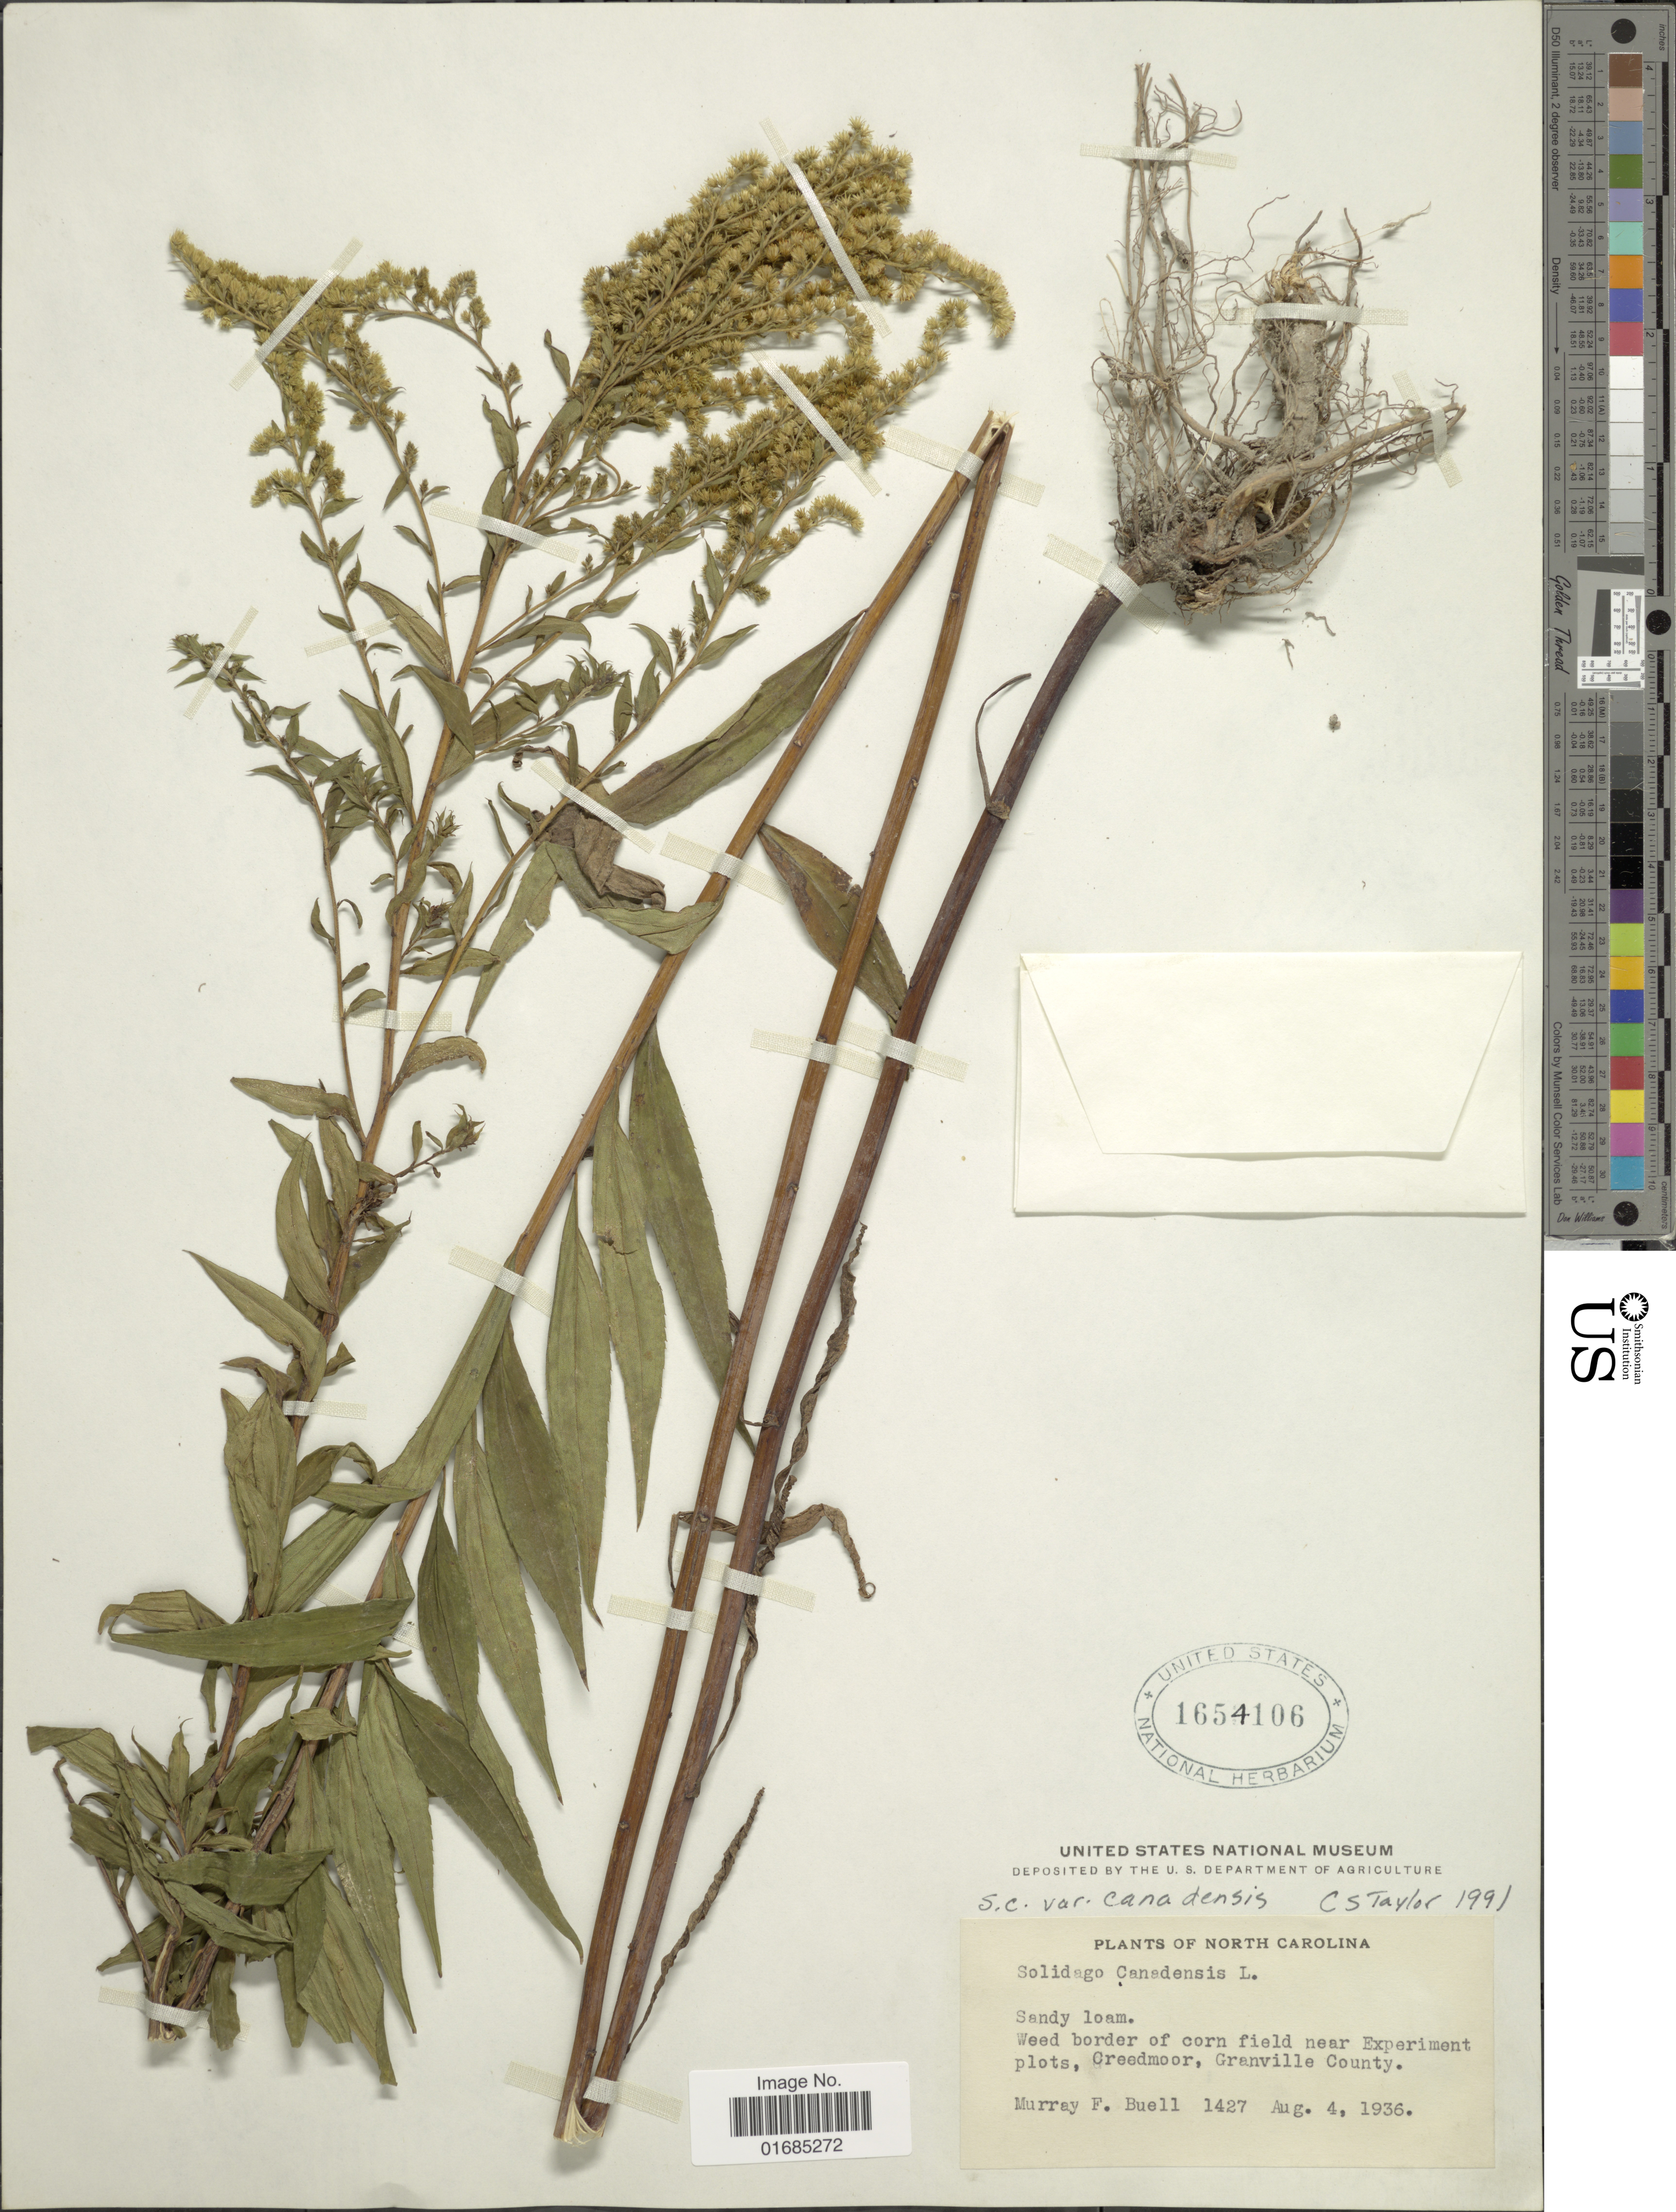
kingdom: Plantae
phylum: Tracheophyta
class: Magnoliopsida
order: Asterales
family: Asteraceae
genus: Solidago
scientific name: Solidago canadensis var. canadensis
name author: L.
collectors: M. Buell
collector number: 1427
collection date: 1936-09-04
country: United States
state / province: North Carolina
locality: Weed border of corn field near Experiment plots, Creedmoor, Granville County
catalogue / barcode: US 1654106